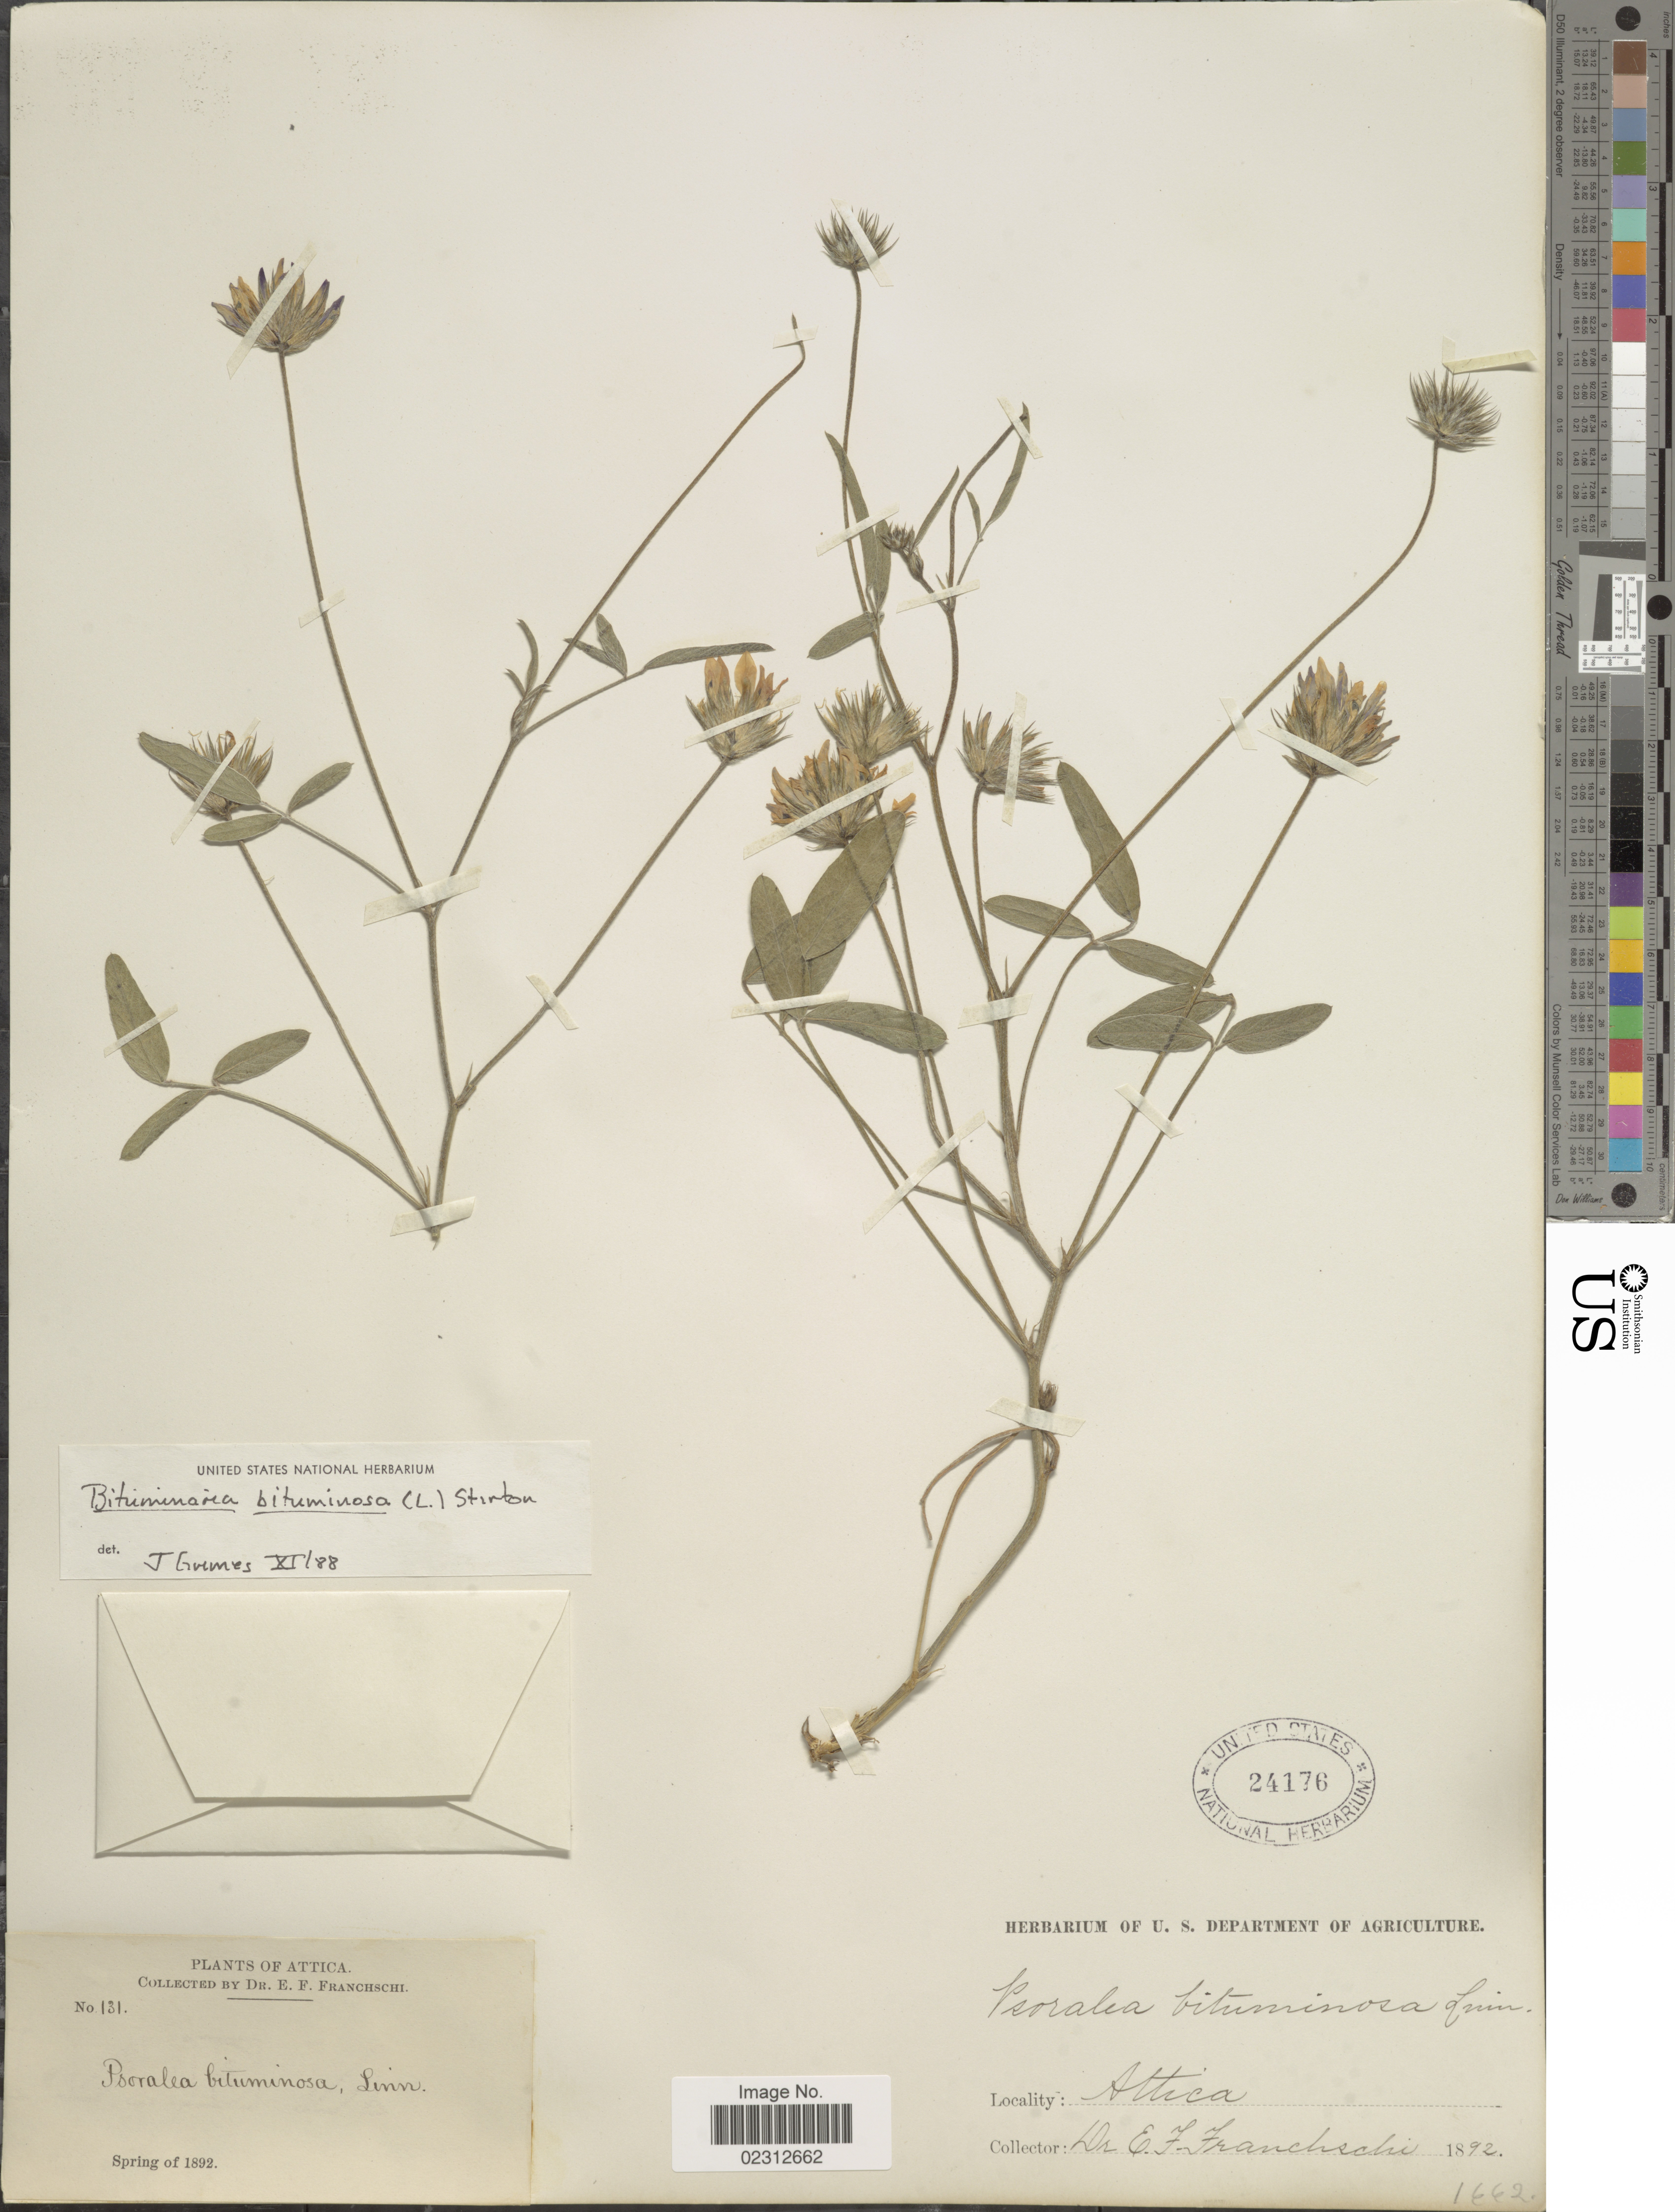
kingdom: Plantae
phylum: Tracheophyta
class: Magnoliopsida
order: Fabales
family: Fabaceae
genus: Bituminaria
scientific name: Bituminaria bituminosa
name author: (L.) C.H. Stirt.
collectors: E. Franchschi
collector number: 131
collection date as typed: Spring 1892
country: Greece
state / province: Attica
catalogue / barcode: US 24176